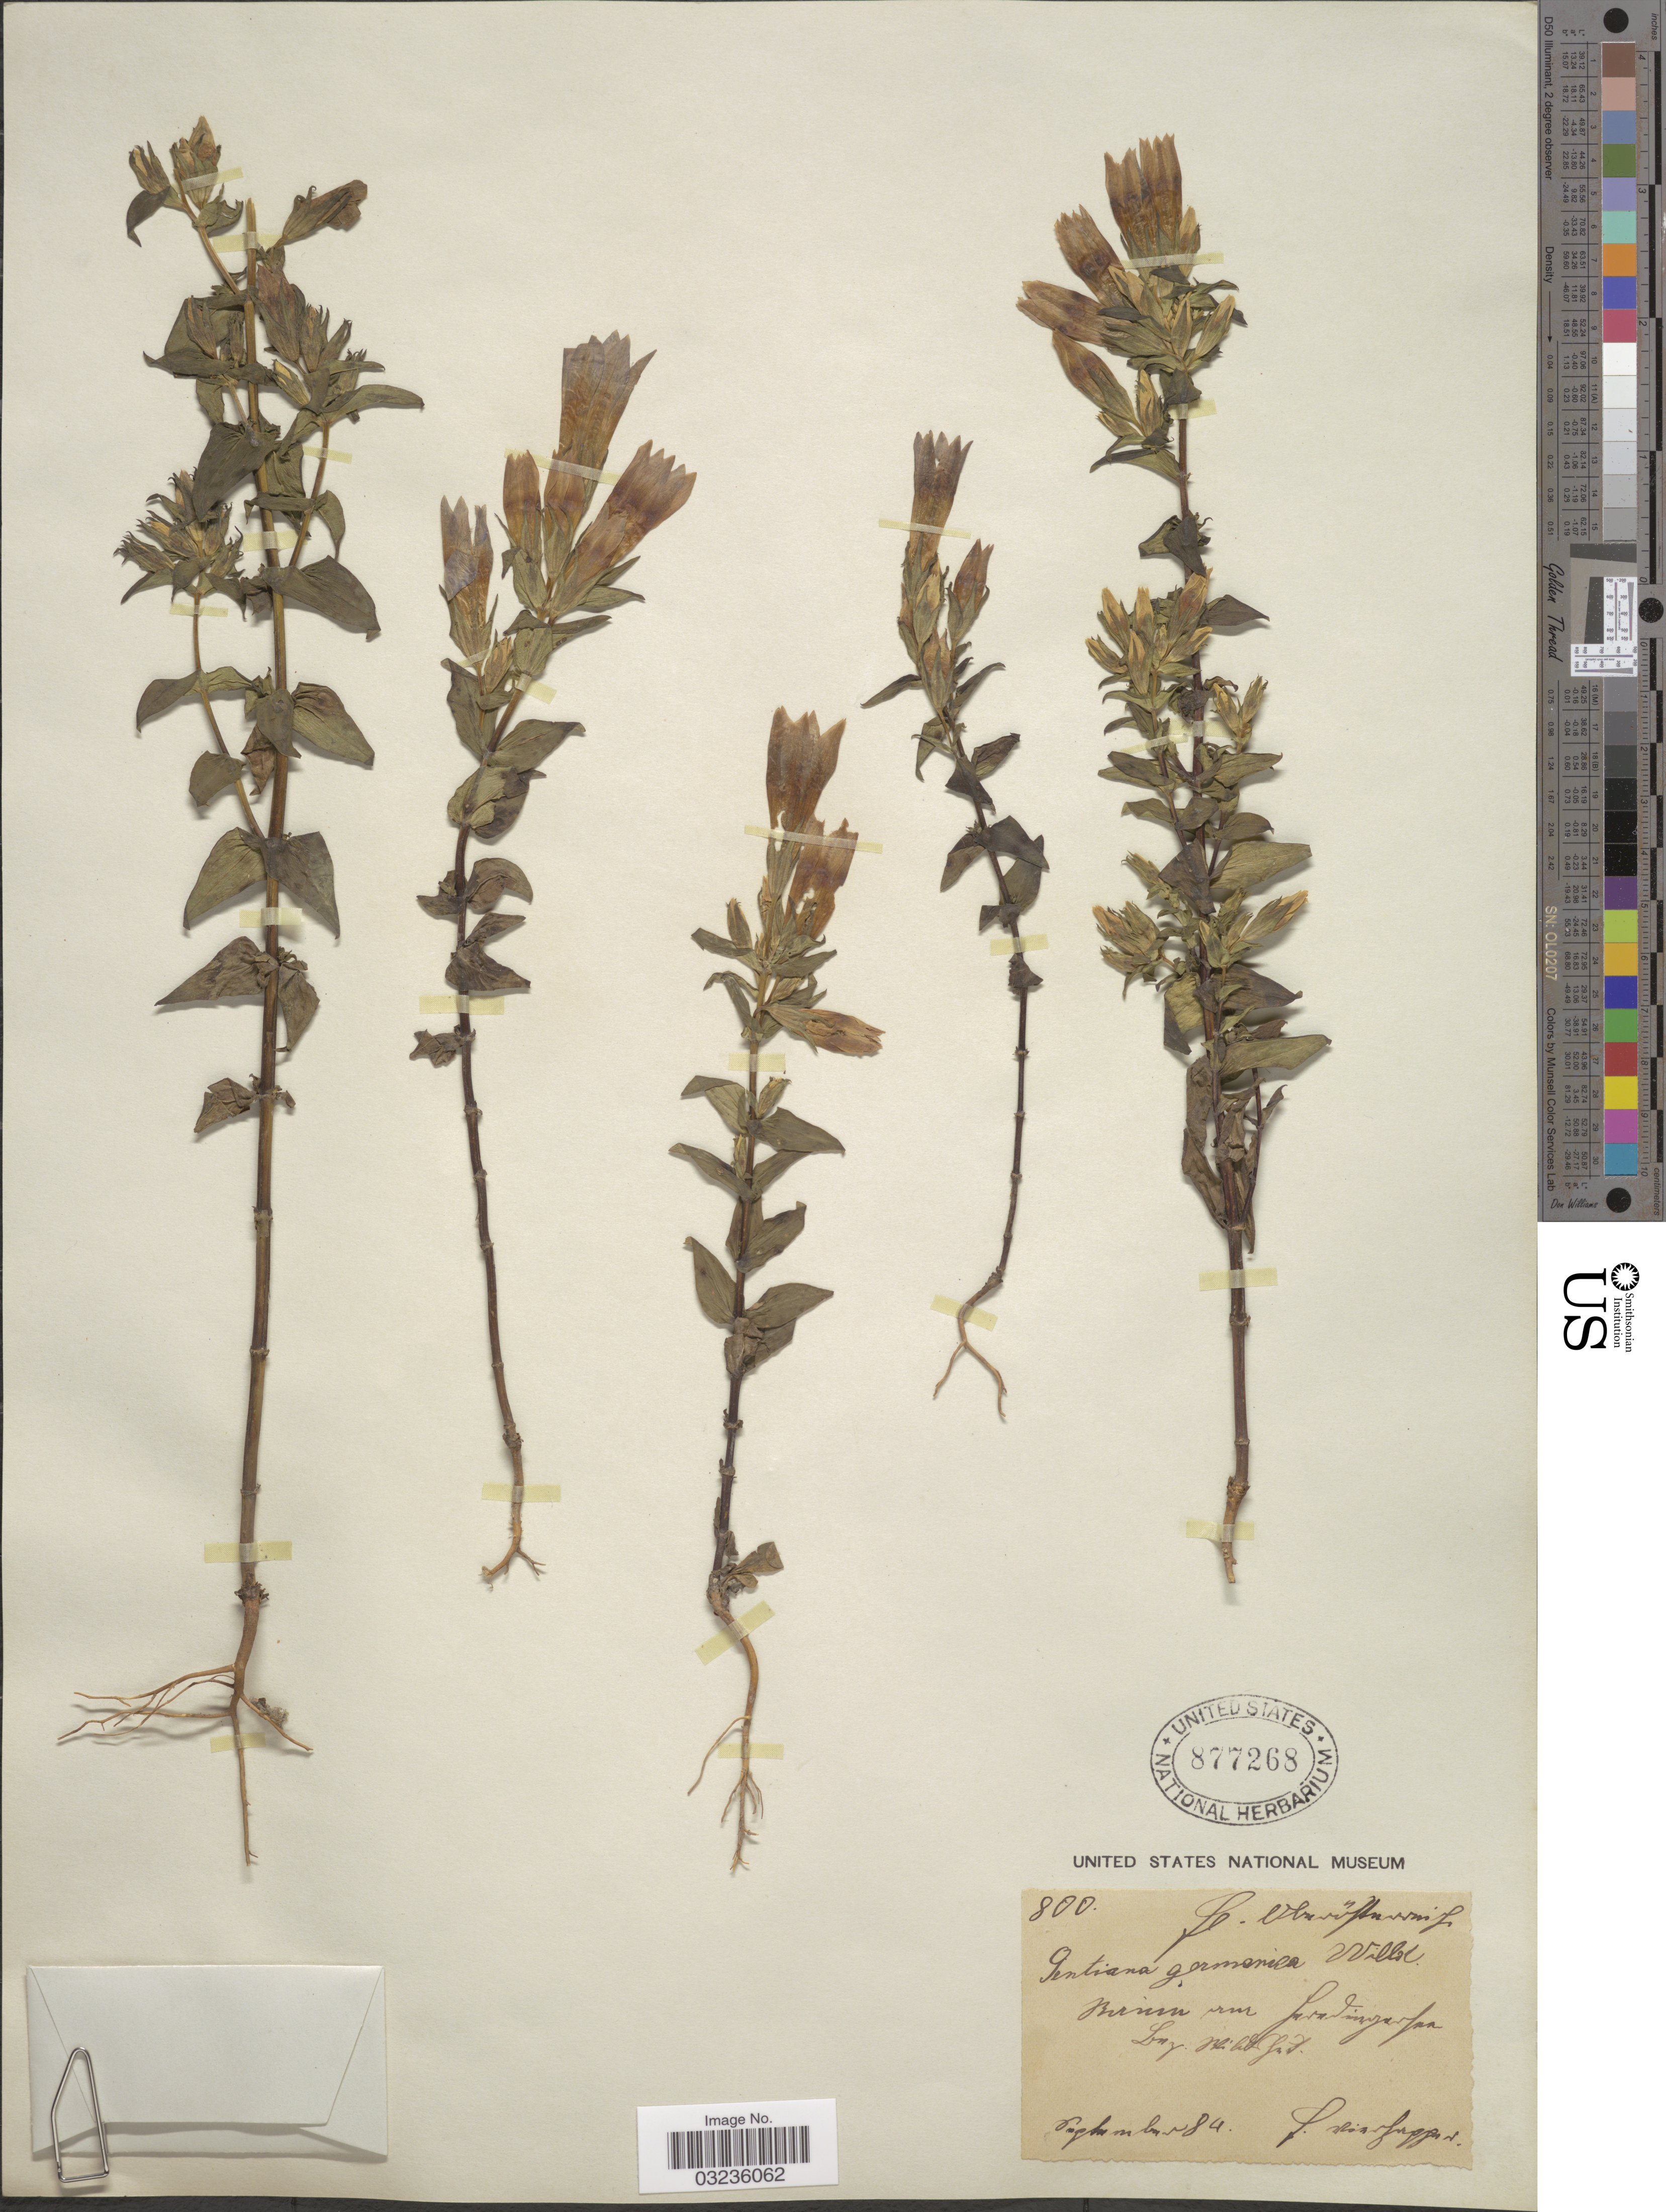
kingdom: Plantae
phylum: Tracheophyta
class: Magnoliopsida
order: Gentianales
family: Gentianaceae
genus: Gentiana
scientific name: Gentiana germanica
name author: Willd.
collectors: F. Vierhapper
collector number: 800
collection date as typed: Transcribed d/m/y: /9/84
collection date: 1884-09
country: Austria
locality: Fl. Oberösterreich, Raine am Heradingersee, Bez. Wildshut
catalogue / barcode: US 877268